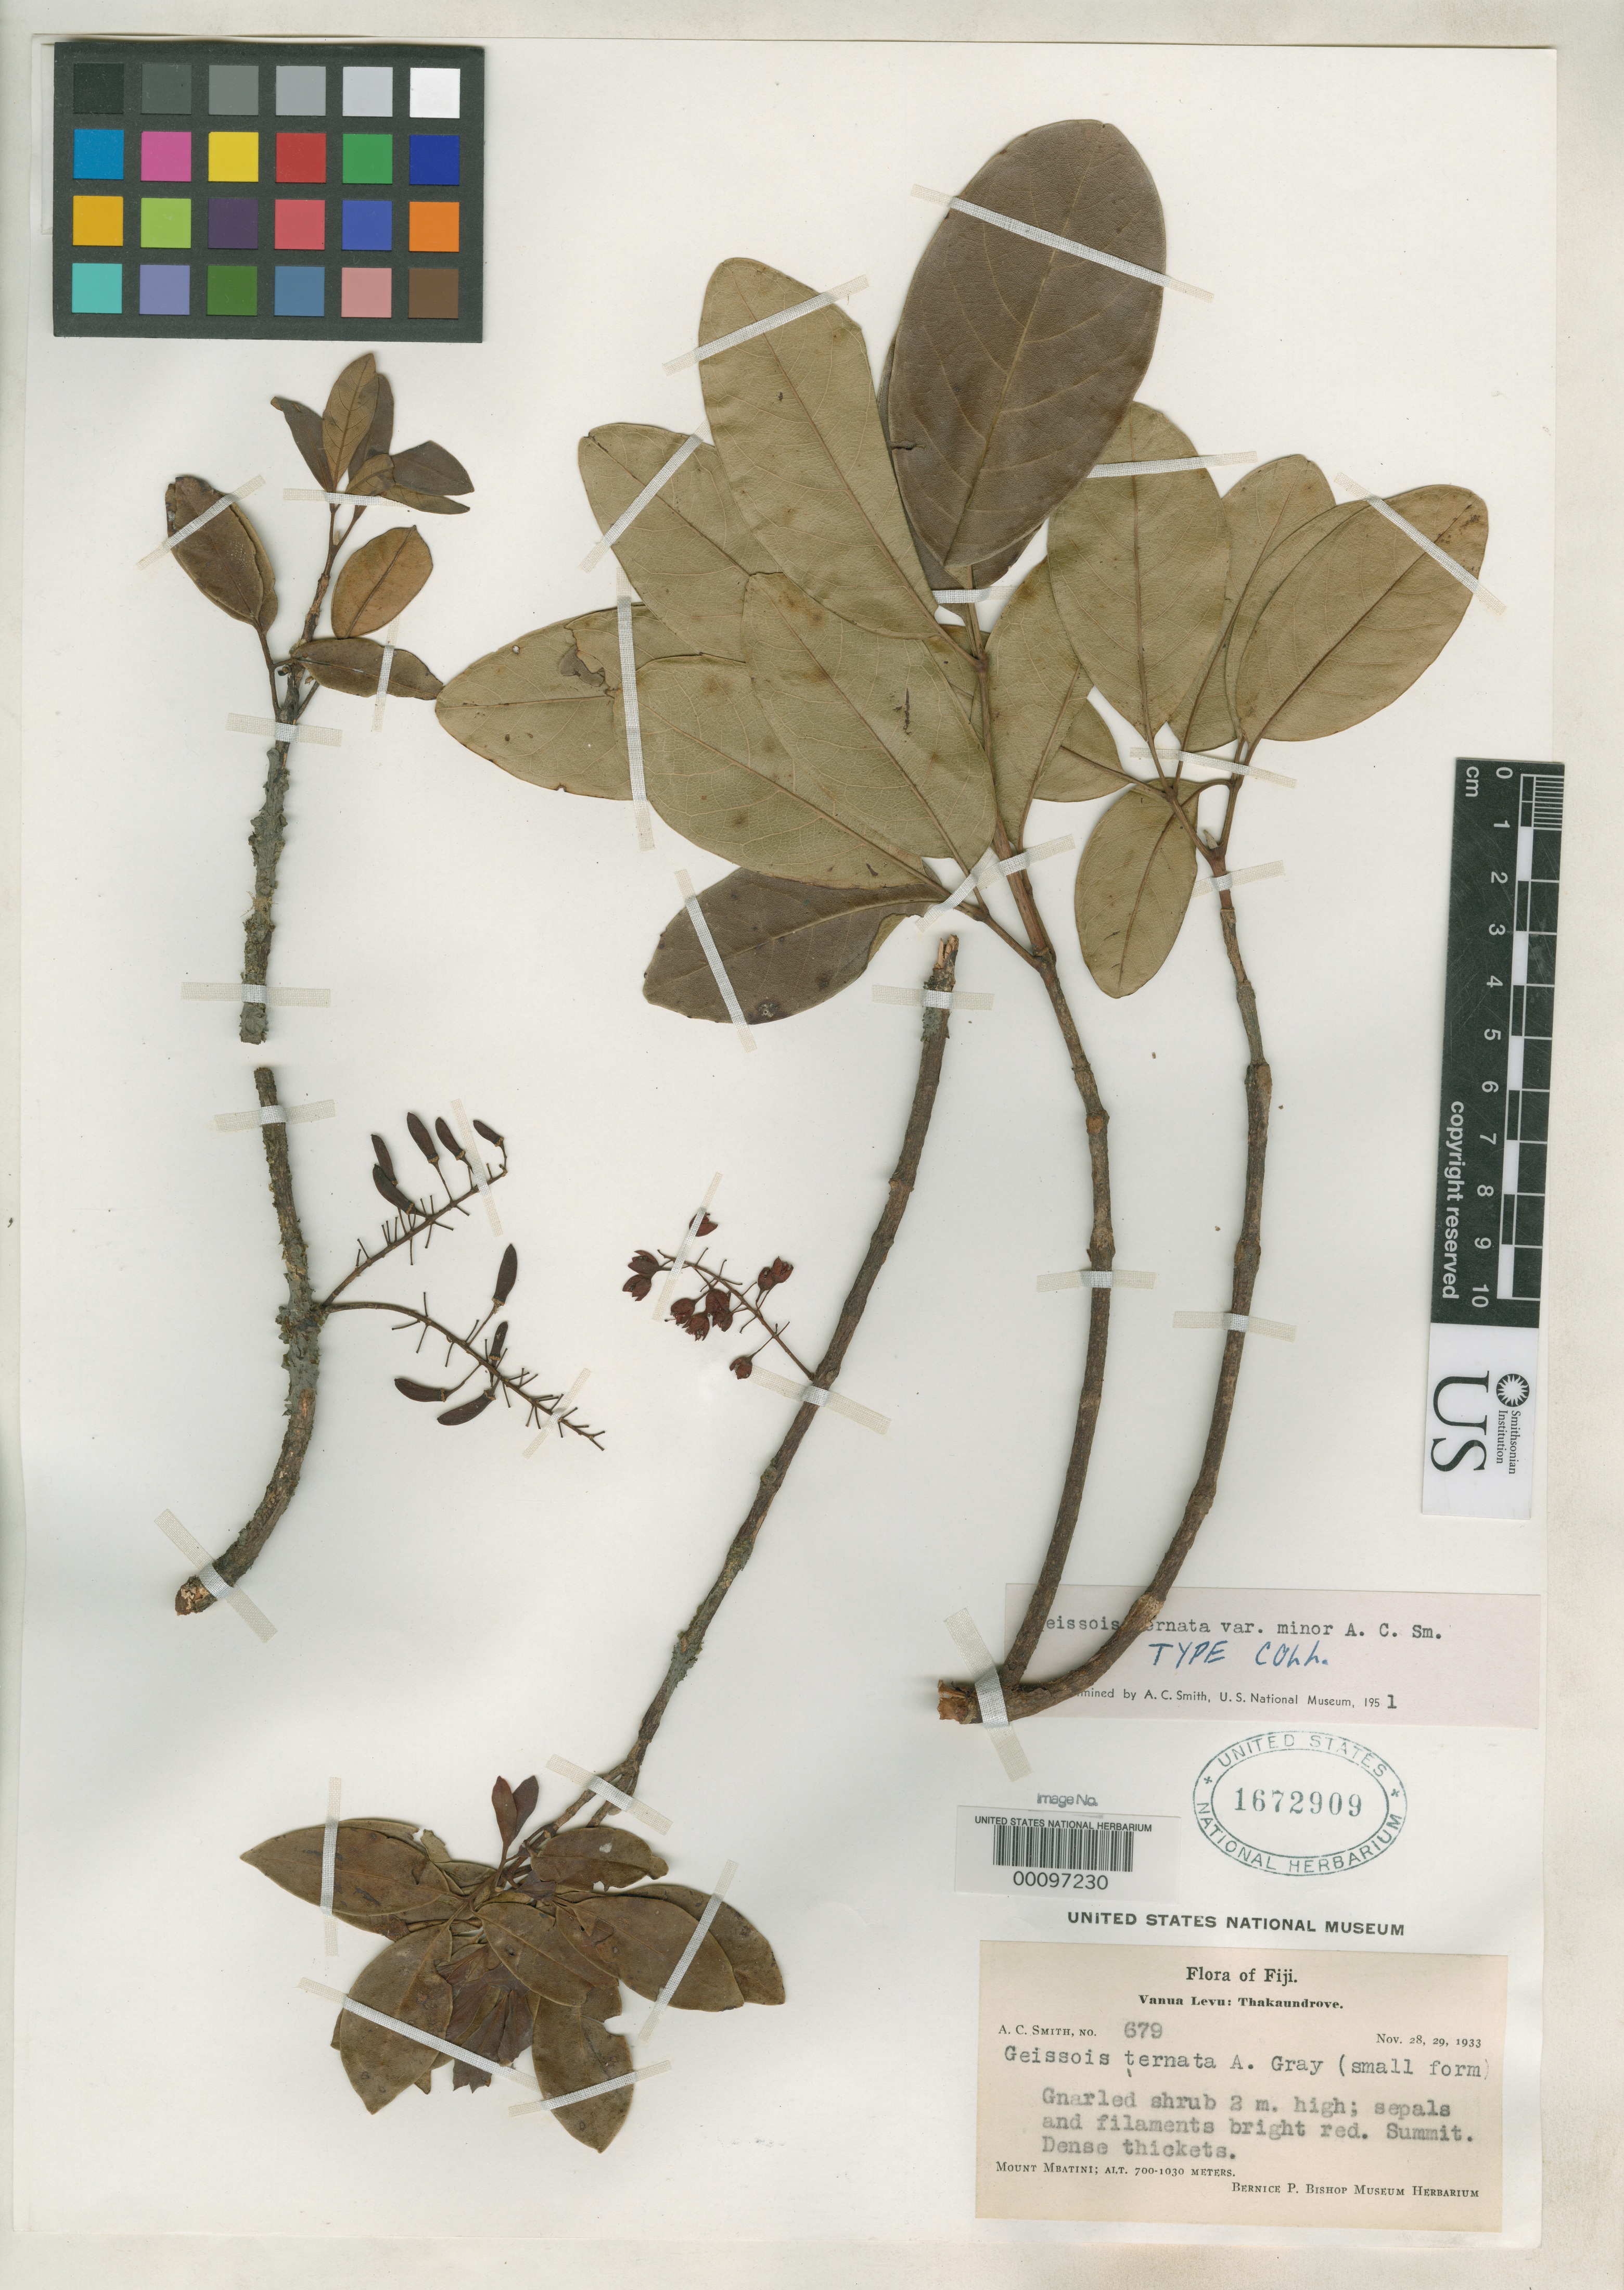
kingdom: Plantae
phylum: Tracheophyta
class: Magnoliopsida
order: Oxalidales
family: Cunoniaceae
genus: Geissois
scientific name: Geissois ternata var. minor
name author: A.C. Sm.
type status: Isotype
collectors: A. C. Smith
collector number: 679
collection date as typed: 29 Nov 1933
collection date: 1933-11-29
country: Fiji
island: Vanua Levu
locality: Thakaundrove, Mt. Mbatini. [Vanua Levu Group]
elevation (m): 1030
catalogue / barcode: US 1672909